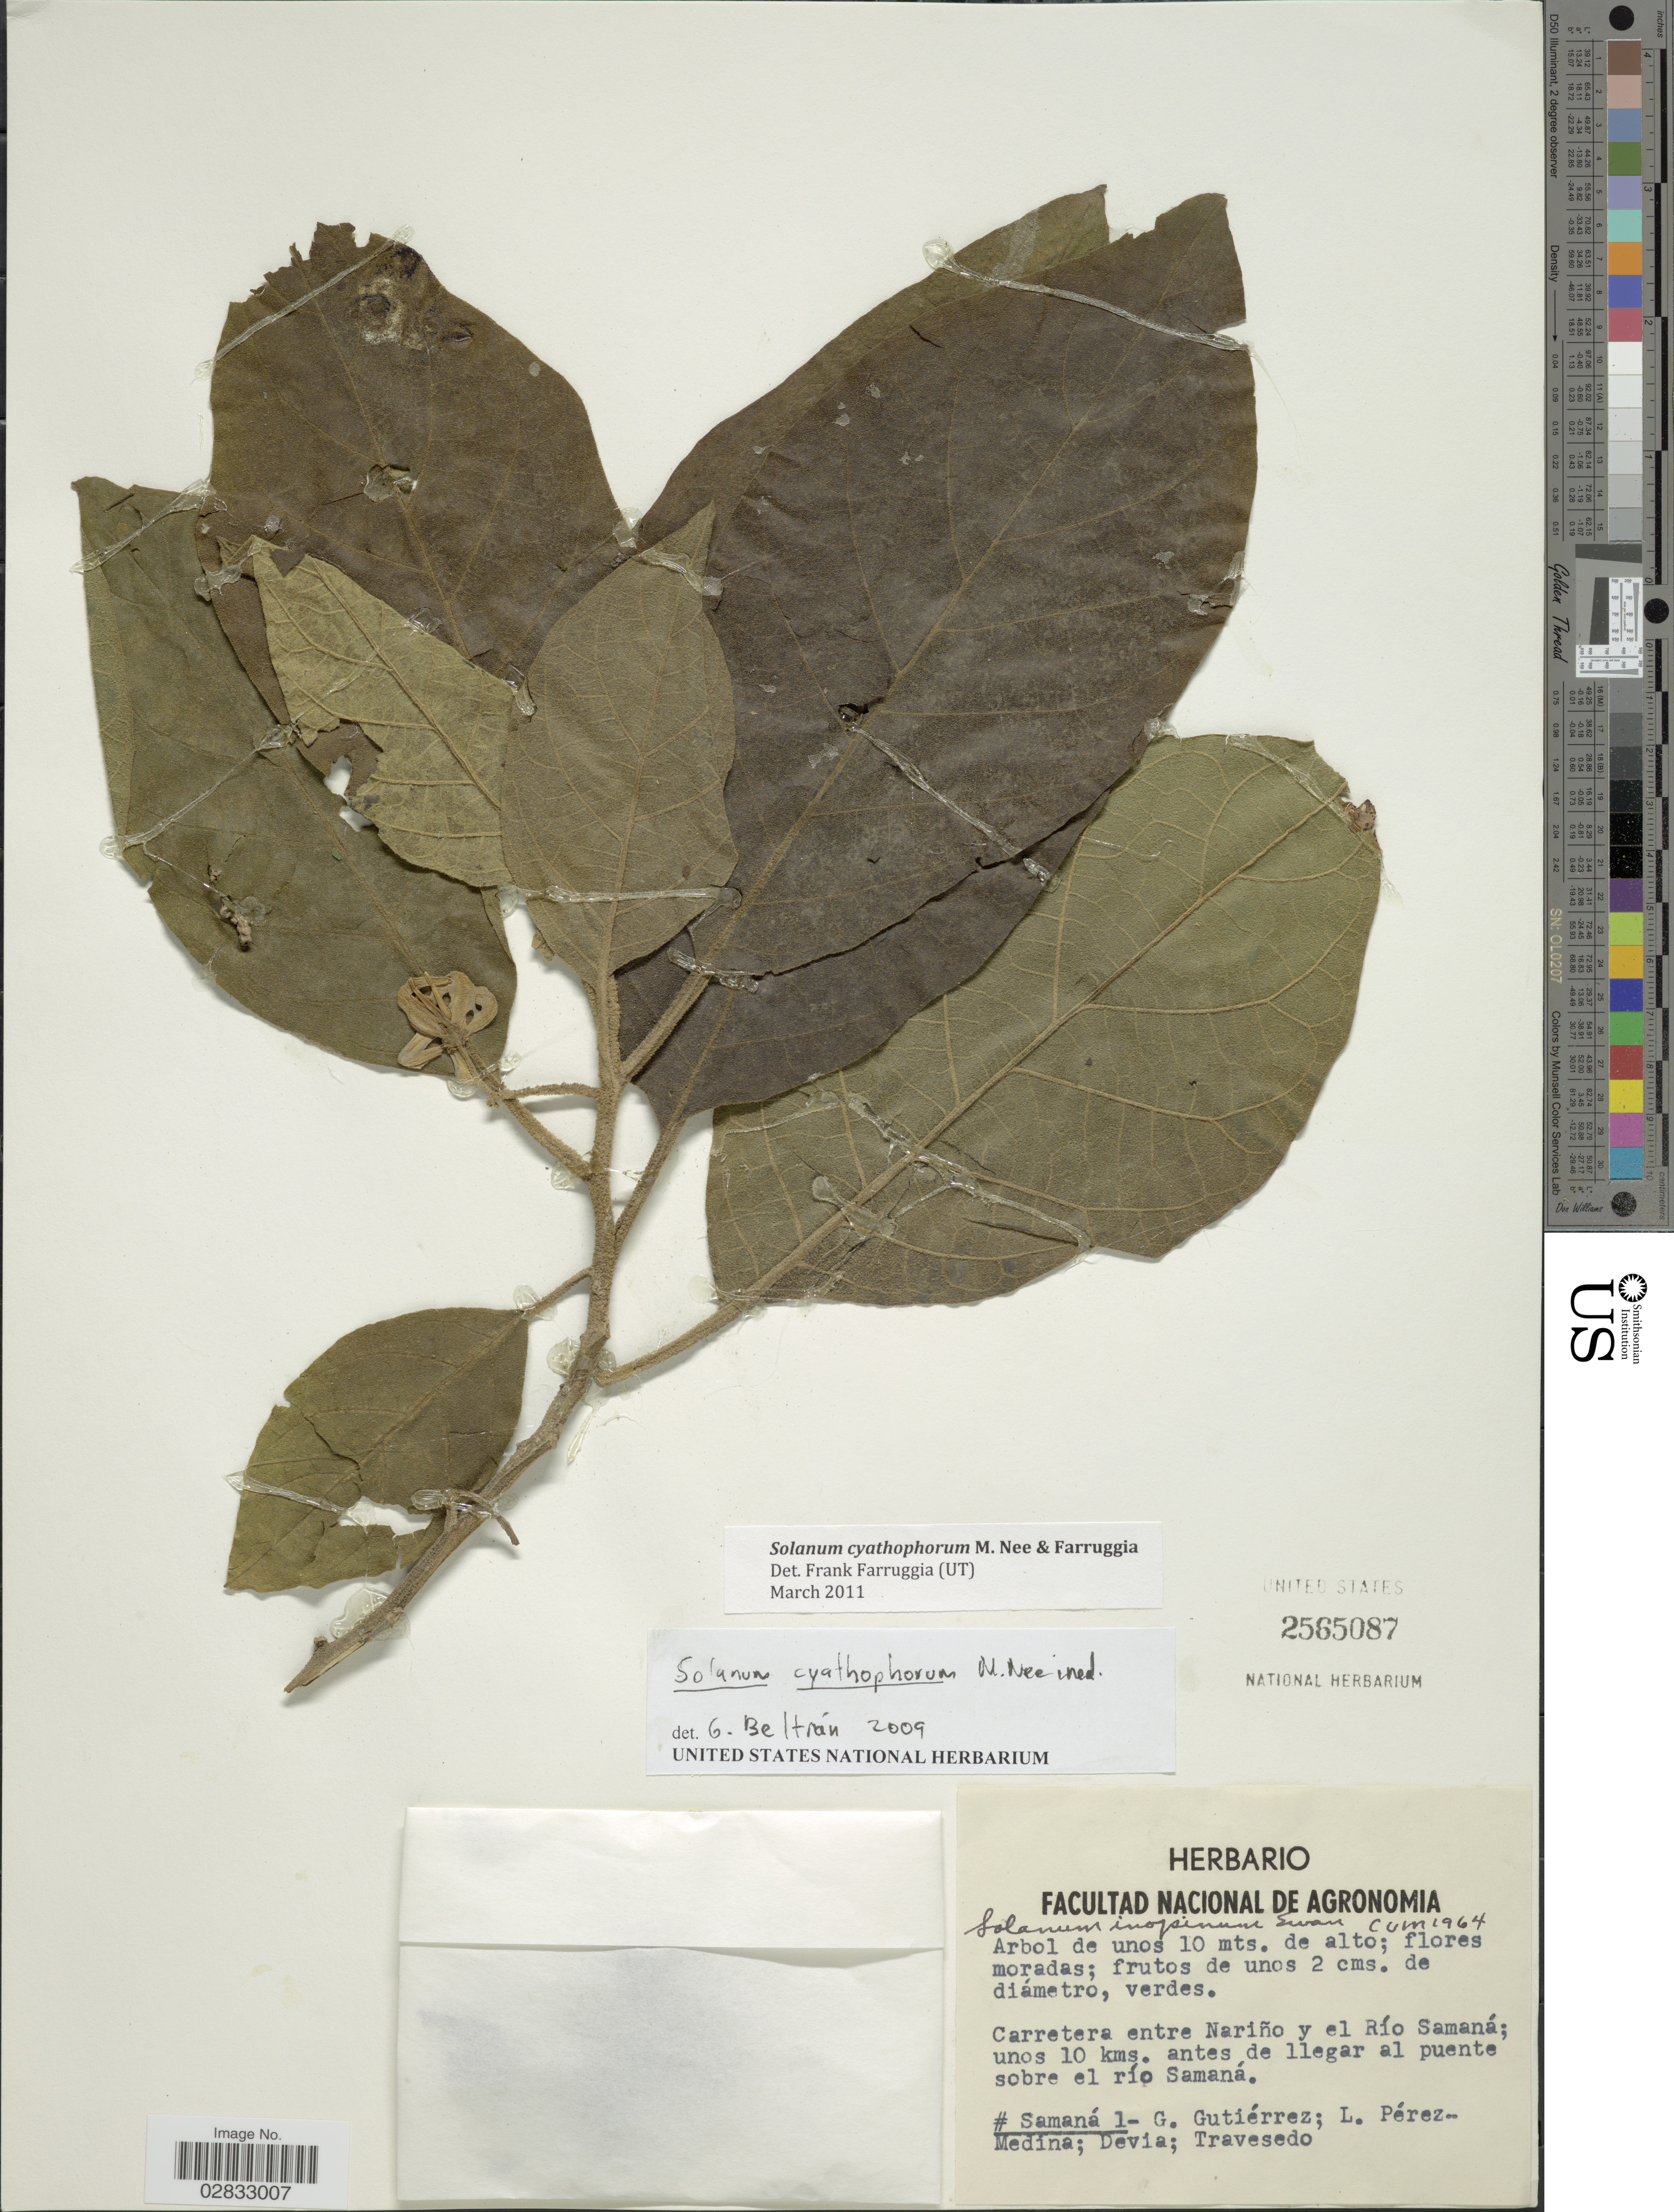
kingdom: Plantae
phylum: Tracheophyta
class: Magnoliopsida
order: Solanales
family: Solanaceae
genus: Solanum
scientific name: Solanum cyathophorum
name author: M. Nee & Farruggia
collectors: G. Gutiérrez, L. Pérez-Medina, -. Devia & Travesedo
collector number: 1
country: Colombia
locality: Carretera entre Nariño y el Río Samaná; unos 10 kms. antes de llegar al puente sobre el río Samaná.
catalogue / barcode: US 2565087